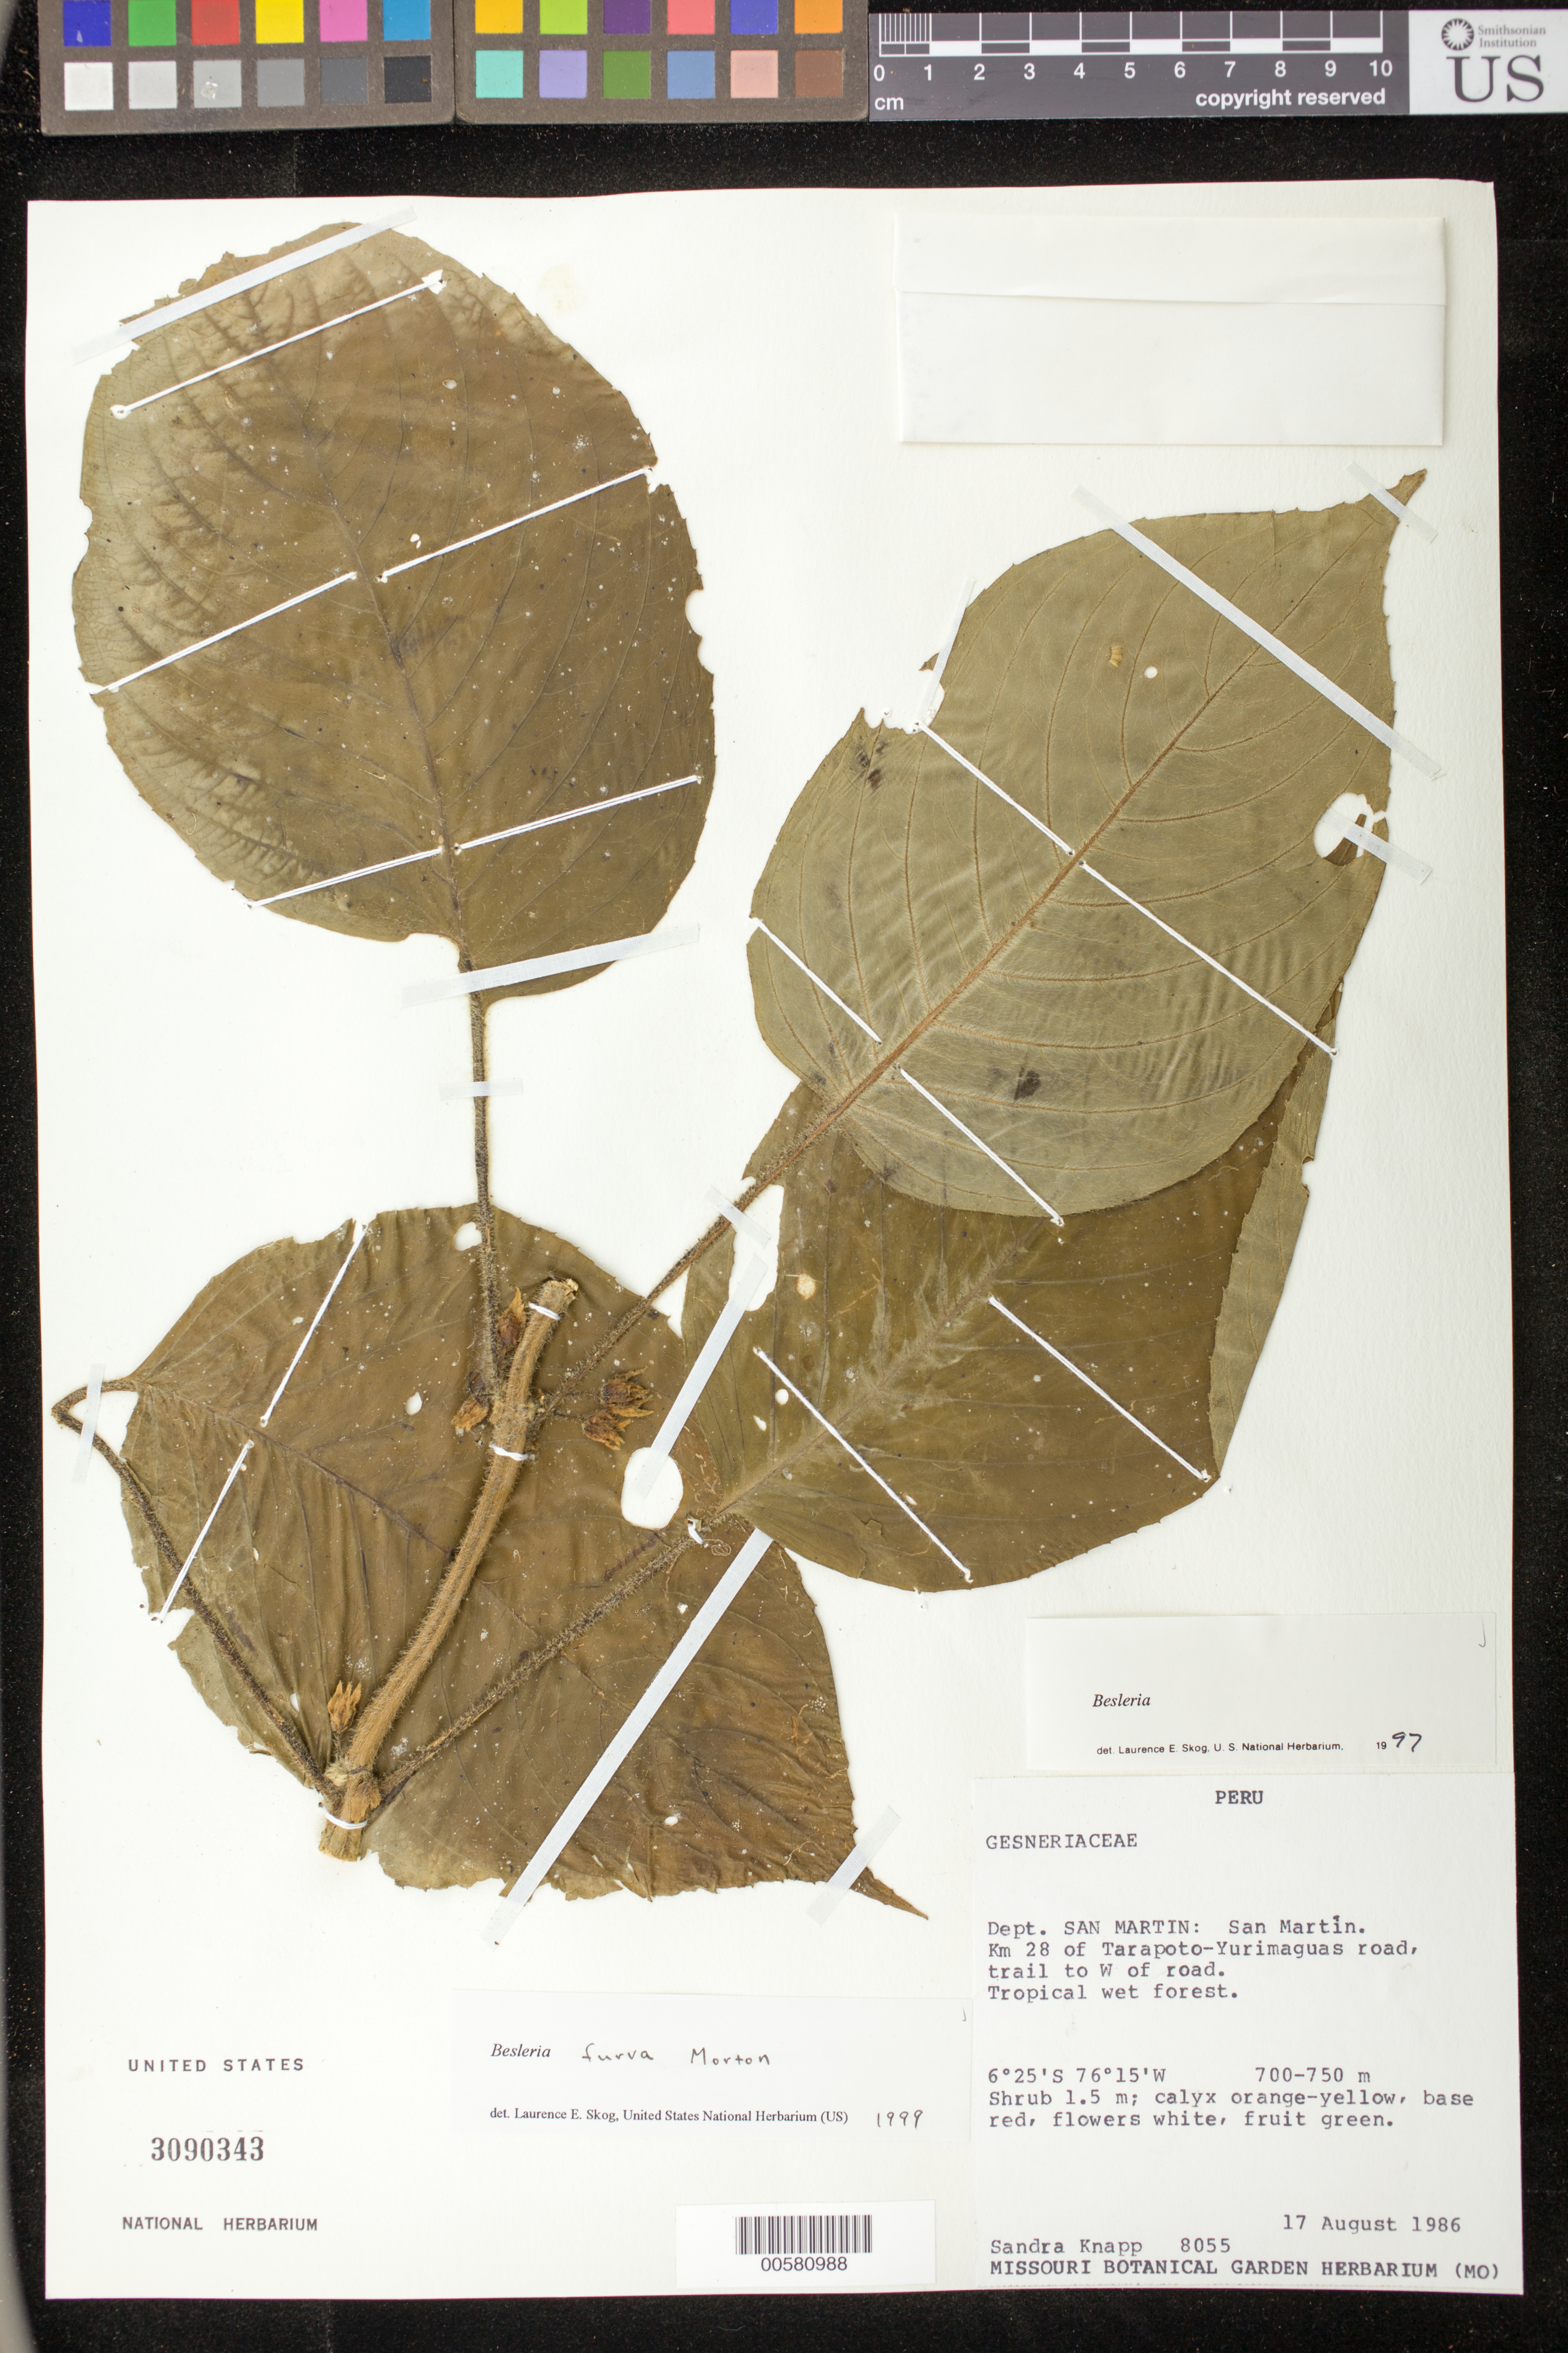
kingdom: Plantae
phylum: Tracheophyta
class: Magnoliopsida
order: Lamiales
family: Gesneriaceae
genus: Besleria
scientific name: Besleria furva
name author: C.V. Morton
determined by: Skog, Laurence E.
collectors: S. Knapp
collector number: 8055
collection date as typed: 17 Aug 1986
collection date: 1986-08-17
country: Peru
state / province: San Martín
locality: San Martín; Km 28 of Tarapoto - Yurimaguas road, trail to W of road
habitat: Tropical wet forest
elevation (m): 700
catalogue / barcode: US 3090343